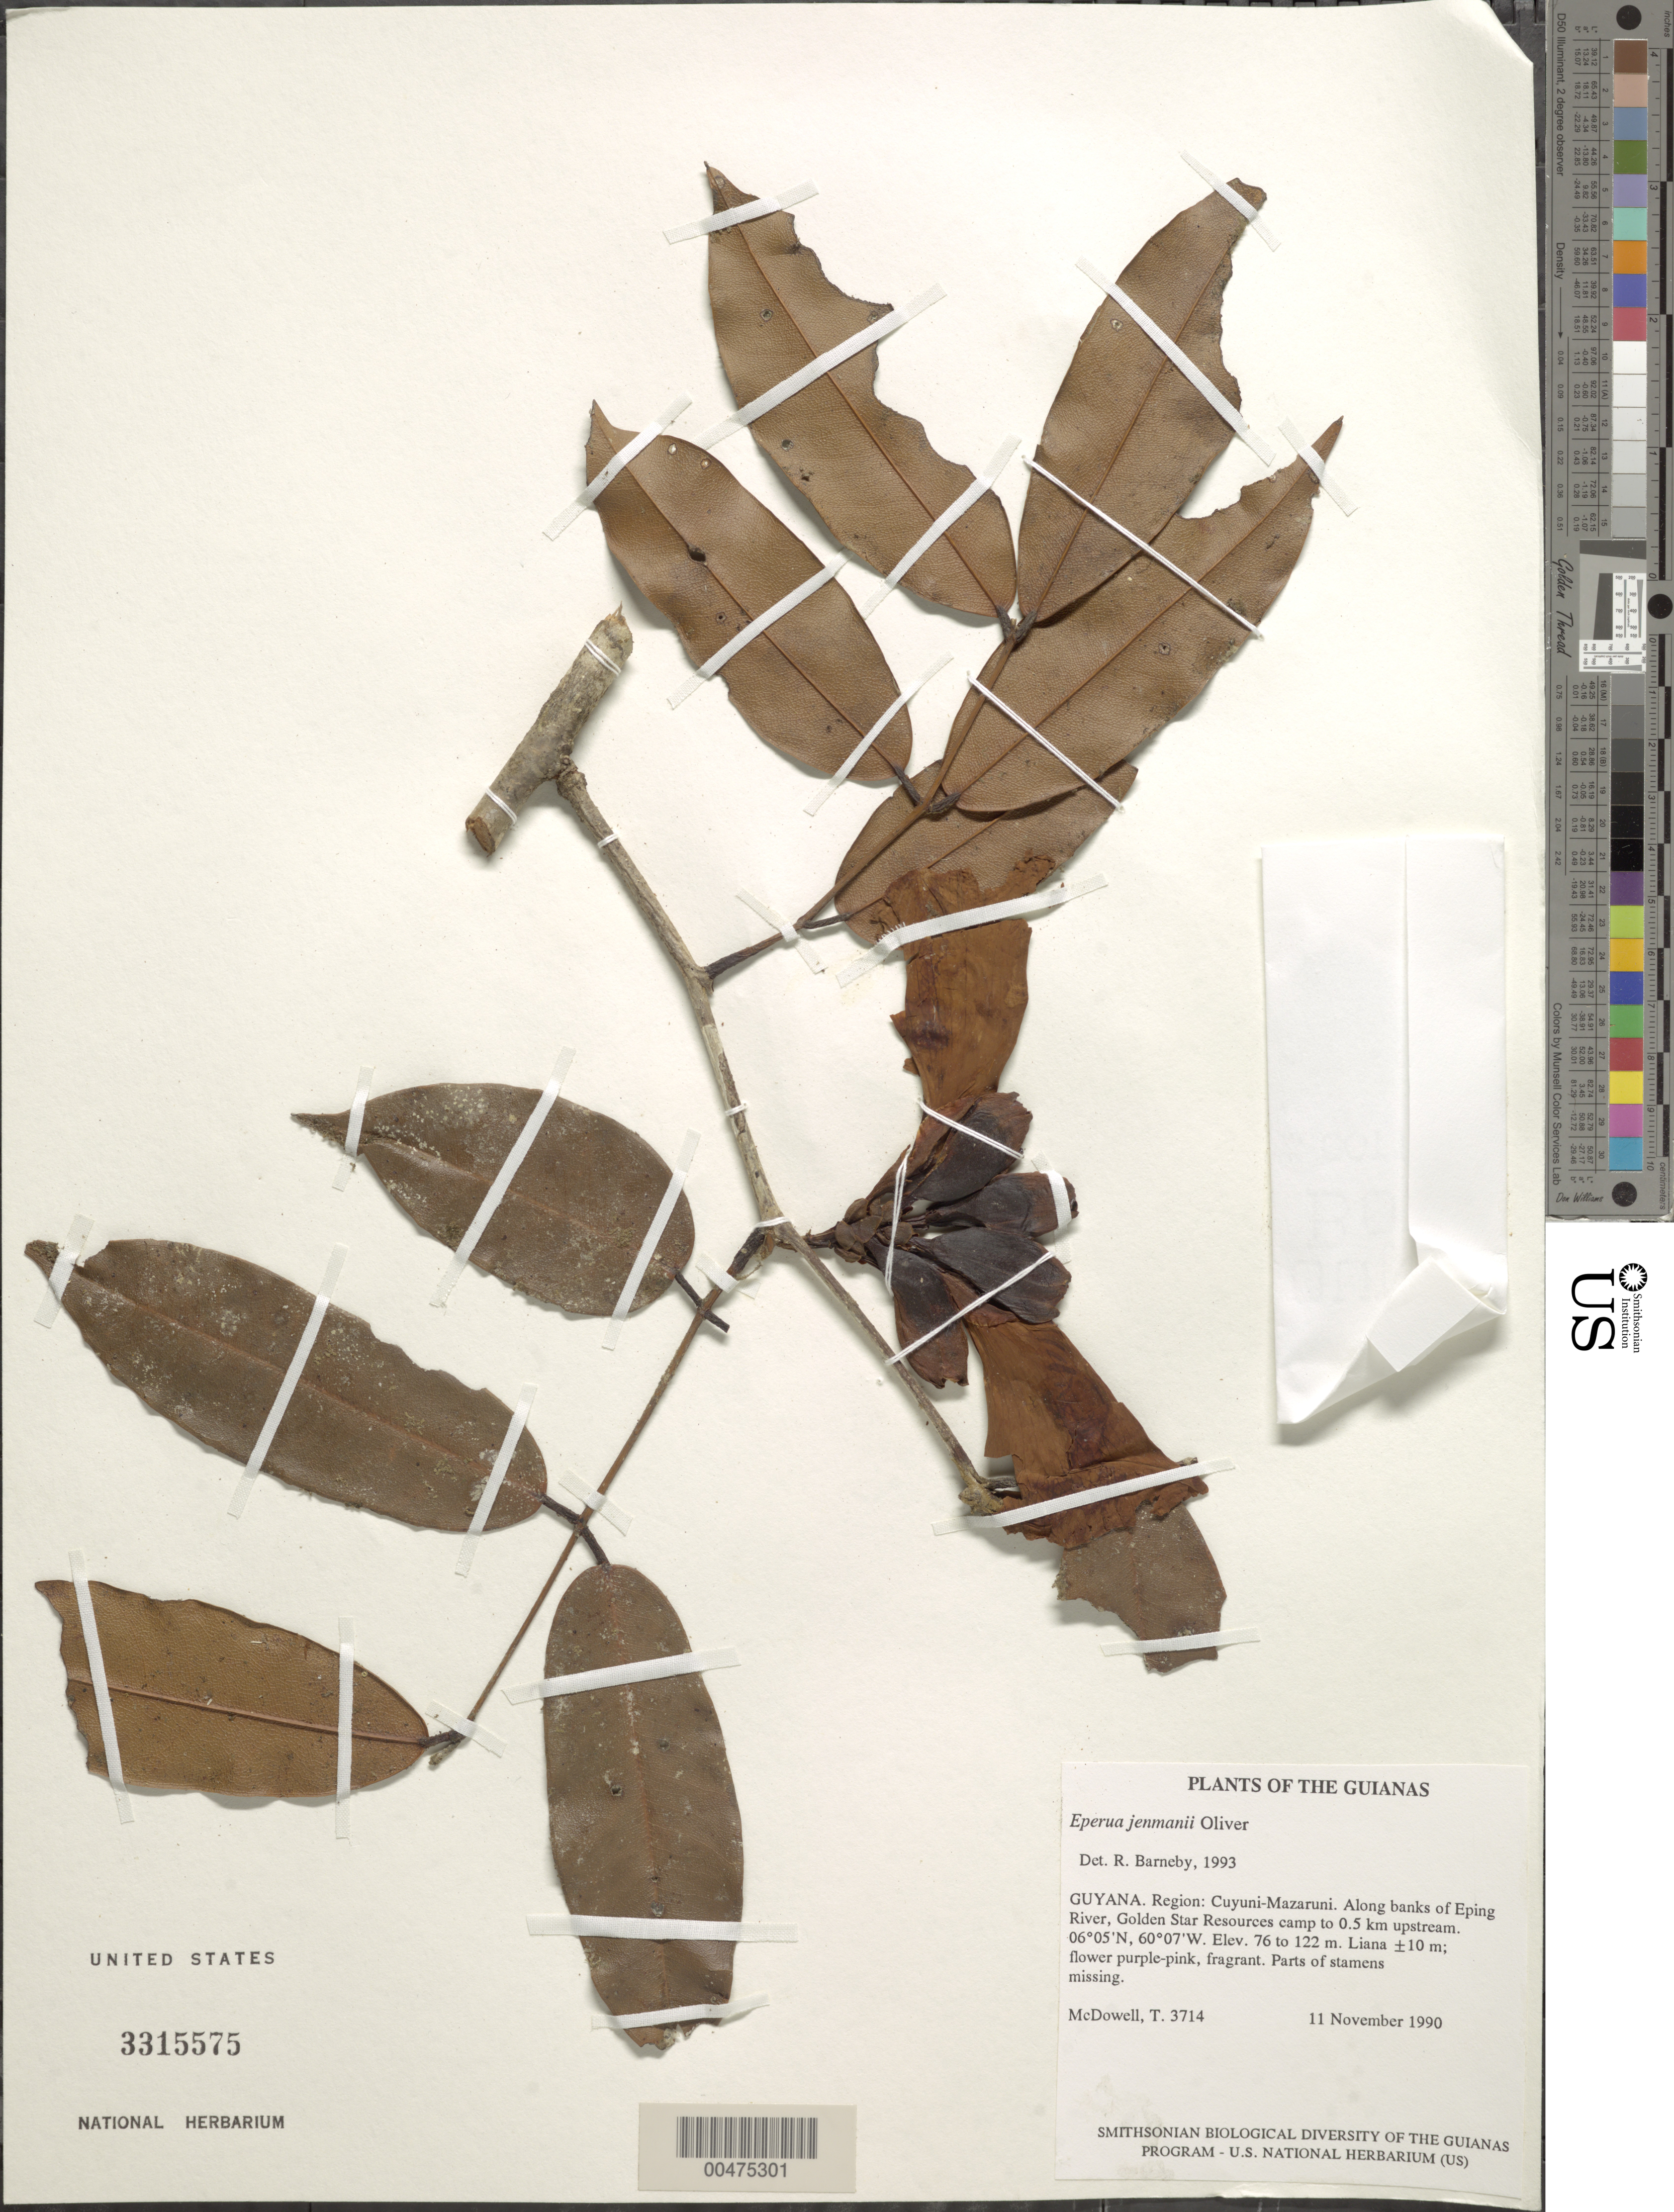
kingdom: Plantae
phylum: Tracheophyta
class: Magnoliopsida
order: Fabales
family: Fabaceae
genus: Eperua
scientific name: Eperua jenmanii subsp. jenmanii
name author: Oliv.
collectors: T. McDowell & D. Gopaul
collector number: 3714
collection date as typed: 11 November 1990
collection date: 1990-11-11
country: Guyana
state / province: Cuyuni-Mazaruni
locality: Eping River, from Golden Star Resources camp to 0.5 km upstream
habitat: Along banks of river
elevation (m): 76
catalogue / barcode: US 3315575